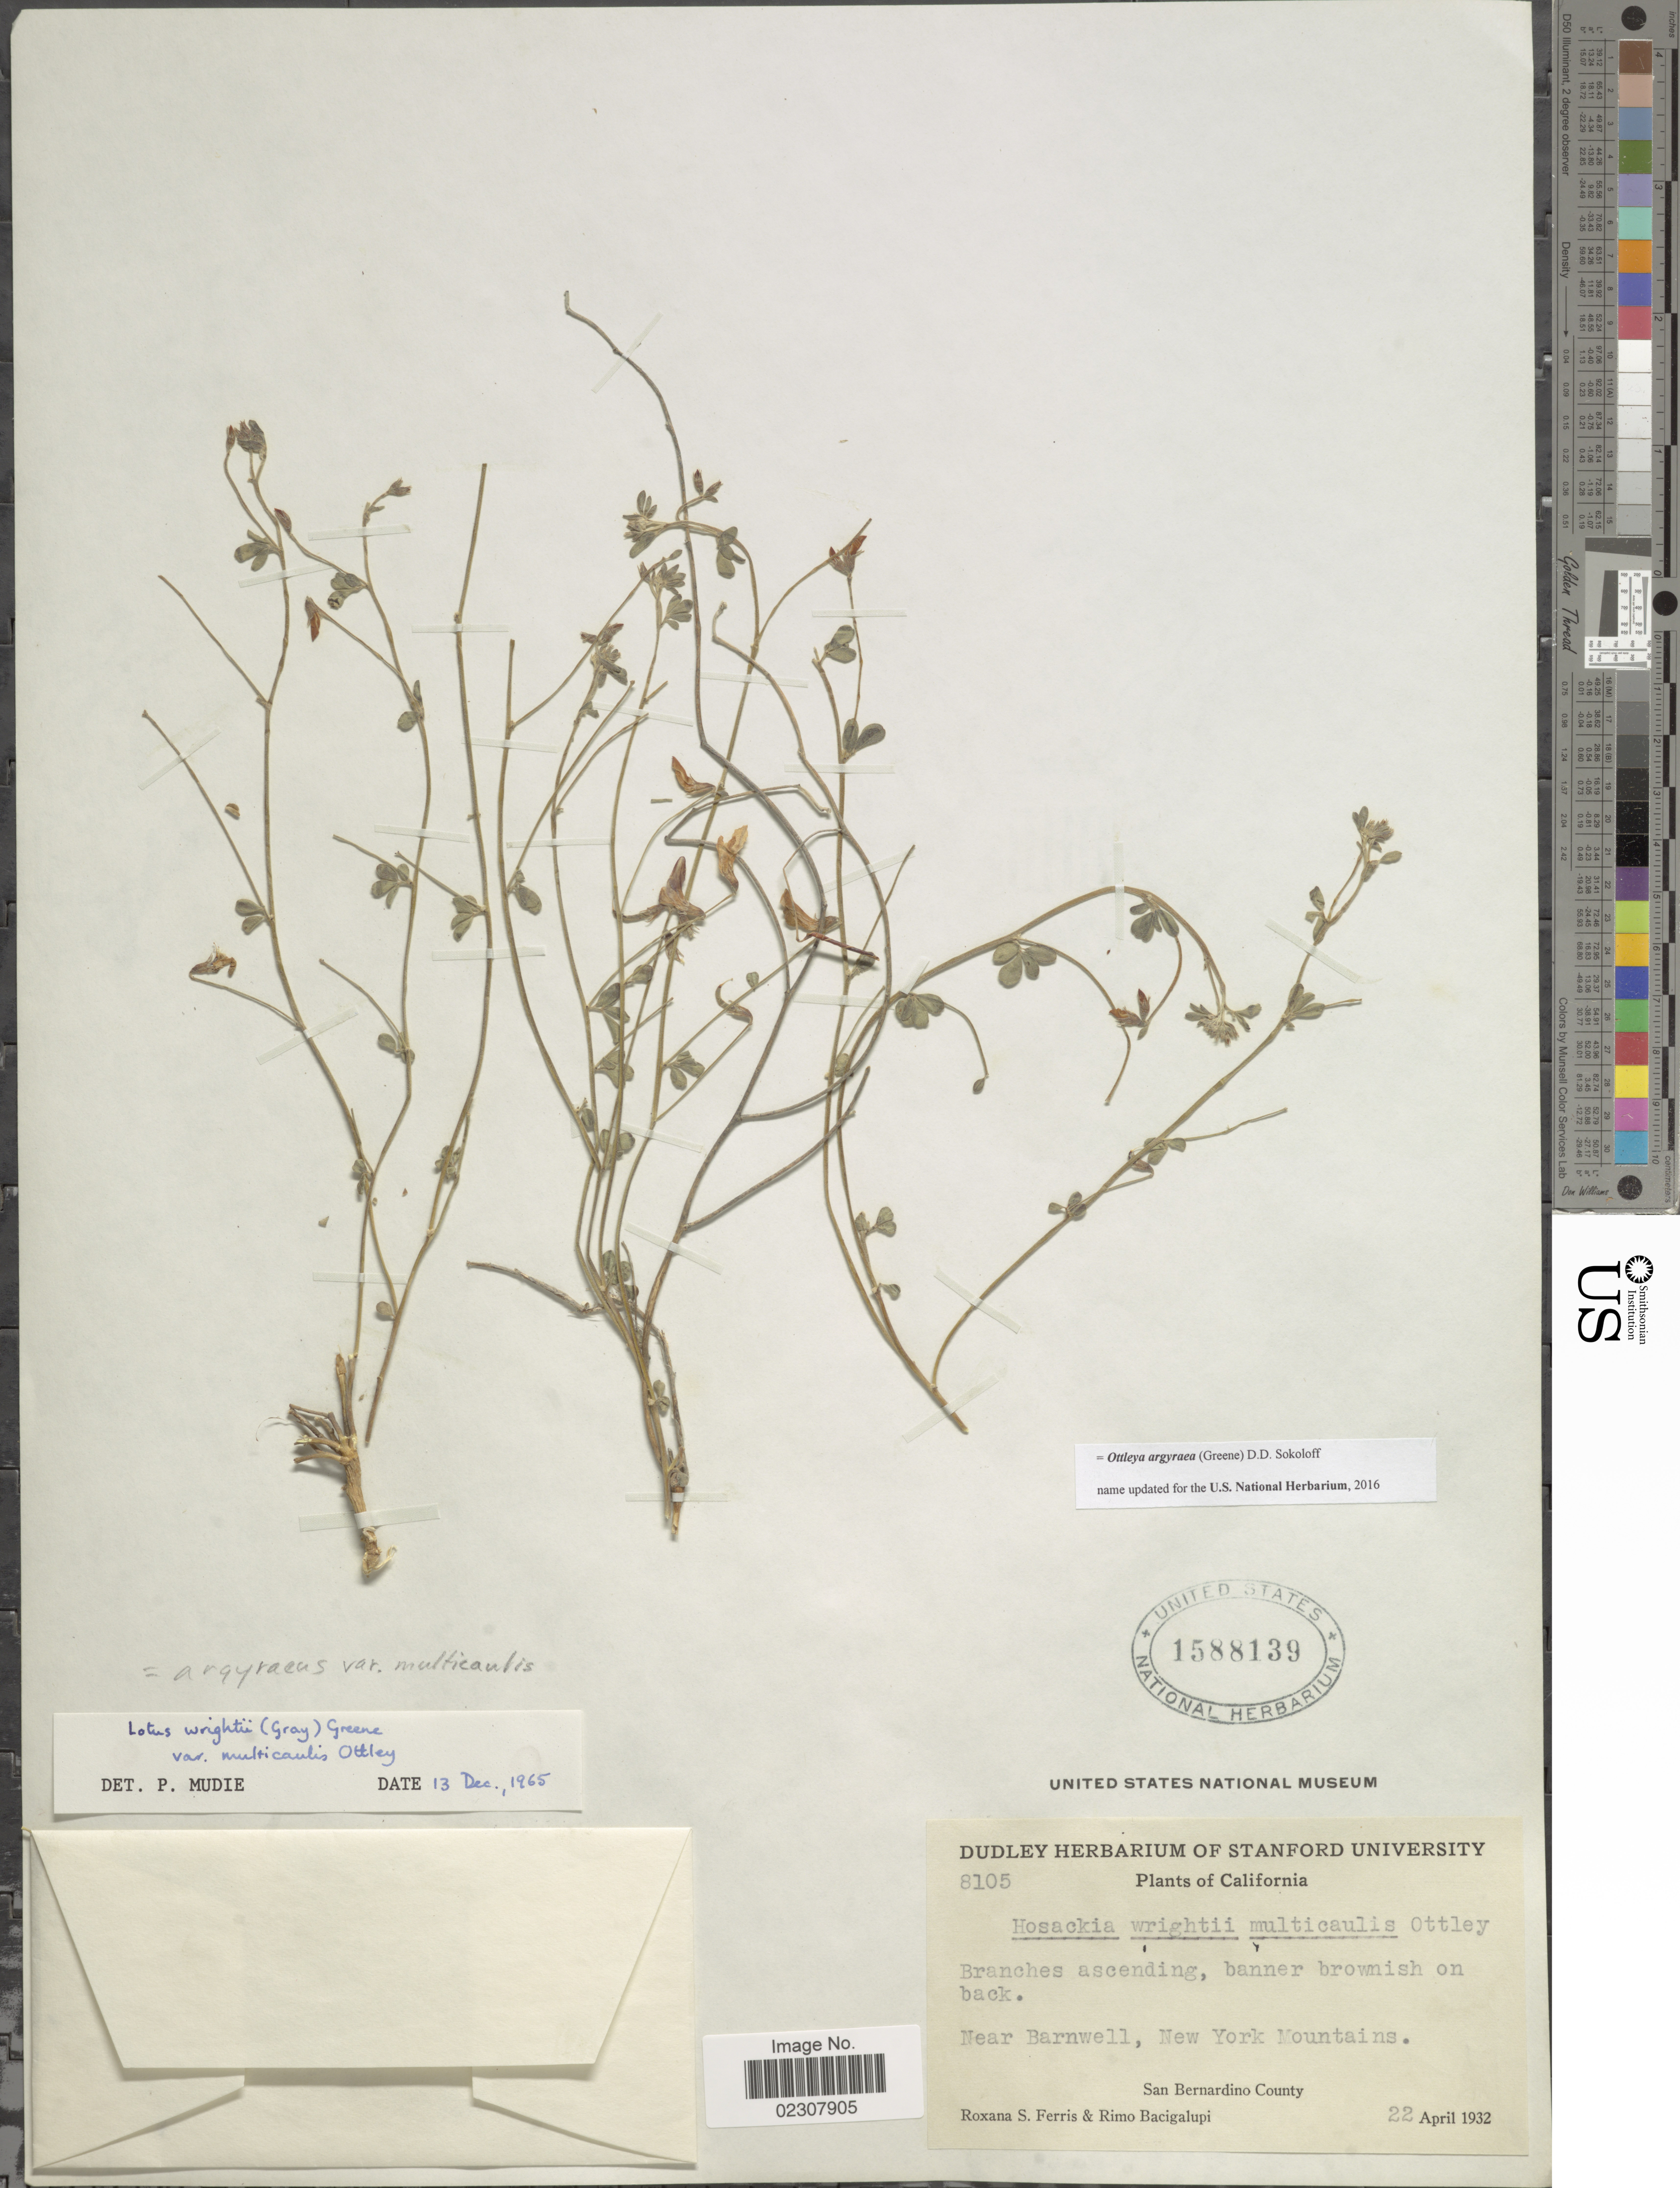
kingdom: Plantae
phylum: Tracheophyta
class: Magnoliopsida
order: Fabales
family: Fabaceae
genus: Ottleya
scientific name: Ottleya argyraea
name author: (Greene) D.D. Sokoloff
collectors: R. S. Ferris & R. Bacigalupi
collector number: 8105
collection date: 1932-04-22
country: United States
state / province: California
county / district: San Bernardino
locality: Near Barnwell, New York Mountains, San Bernardino County.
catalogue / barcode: US 1588139